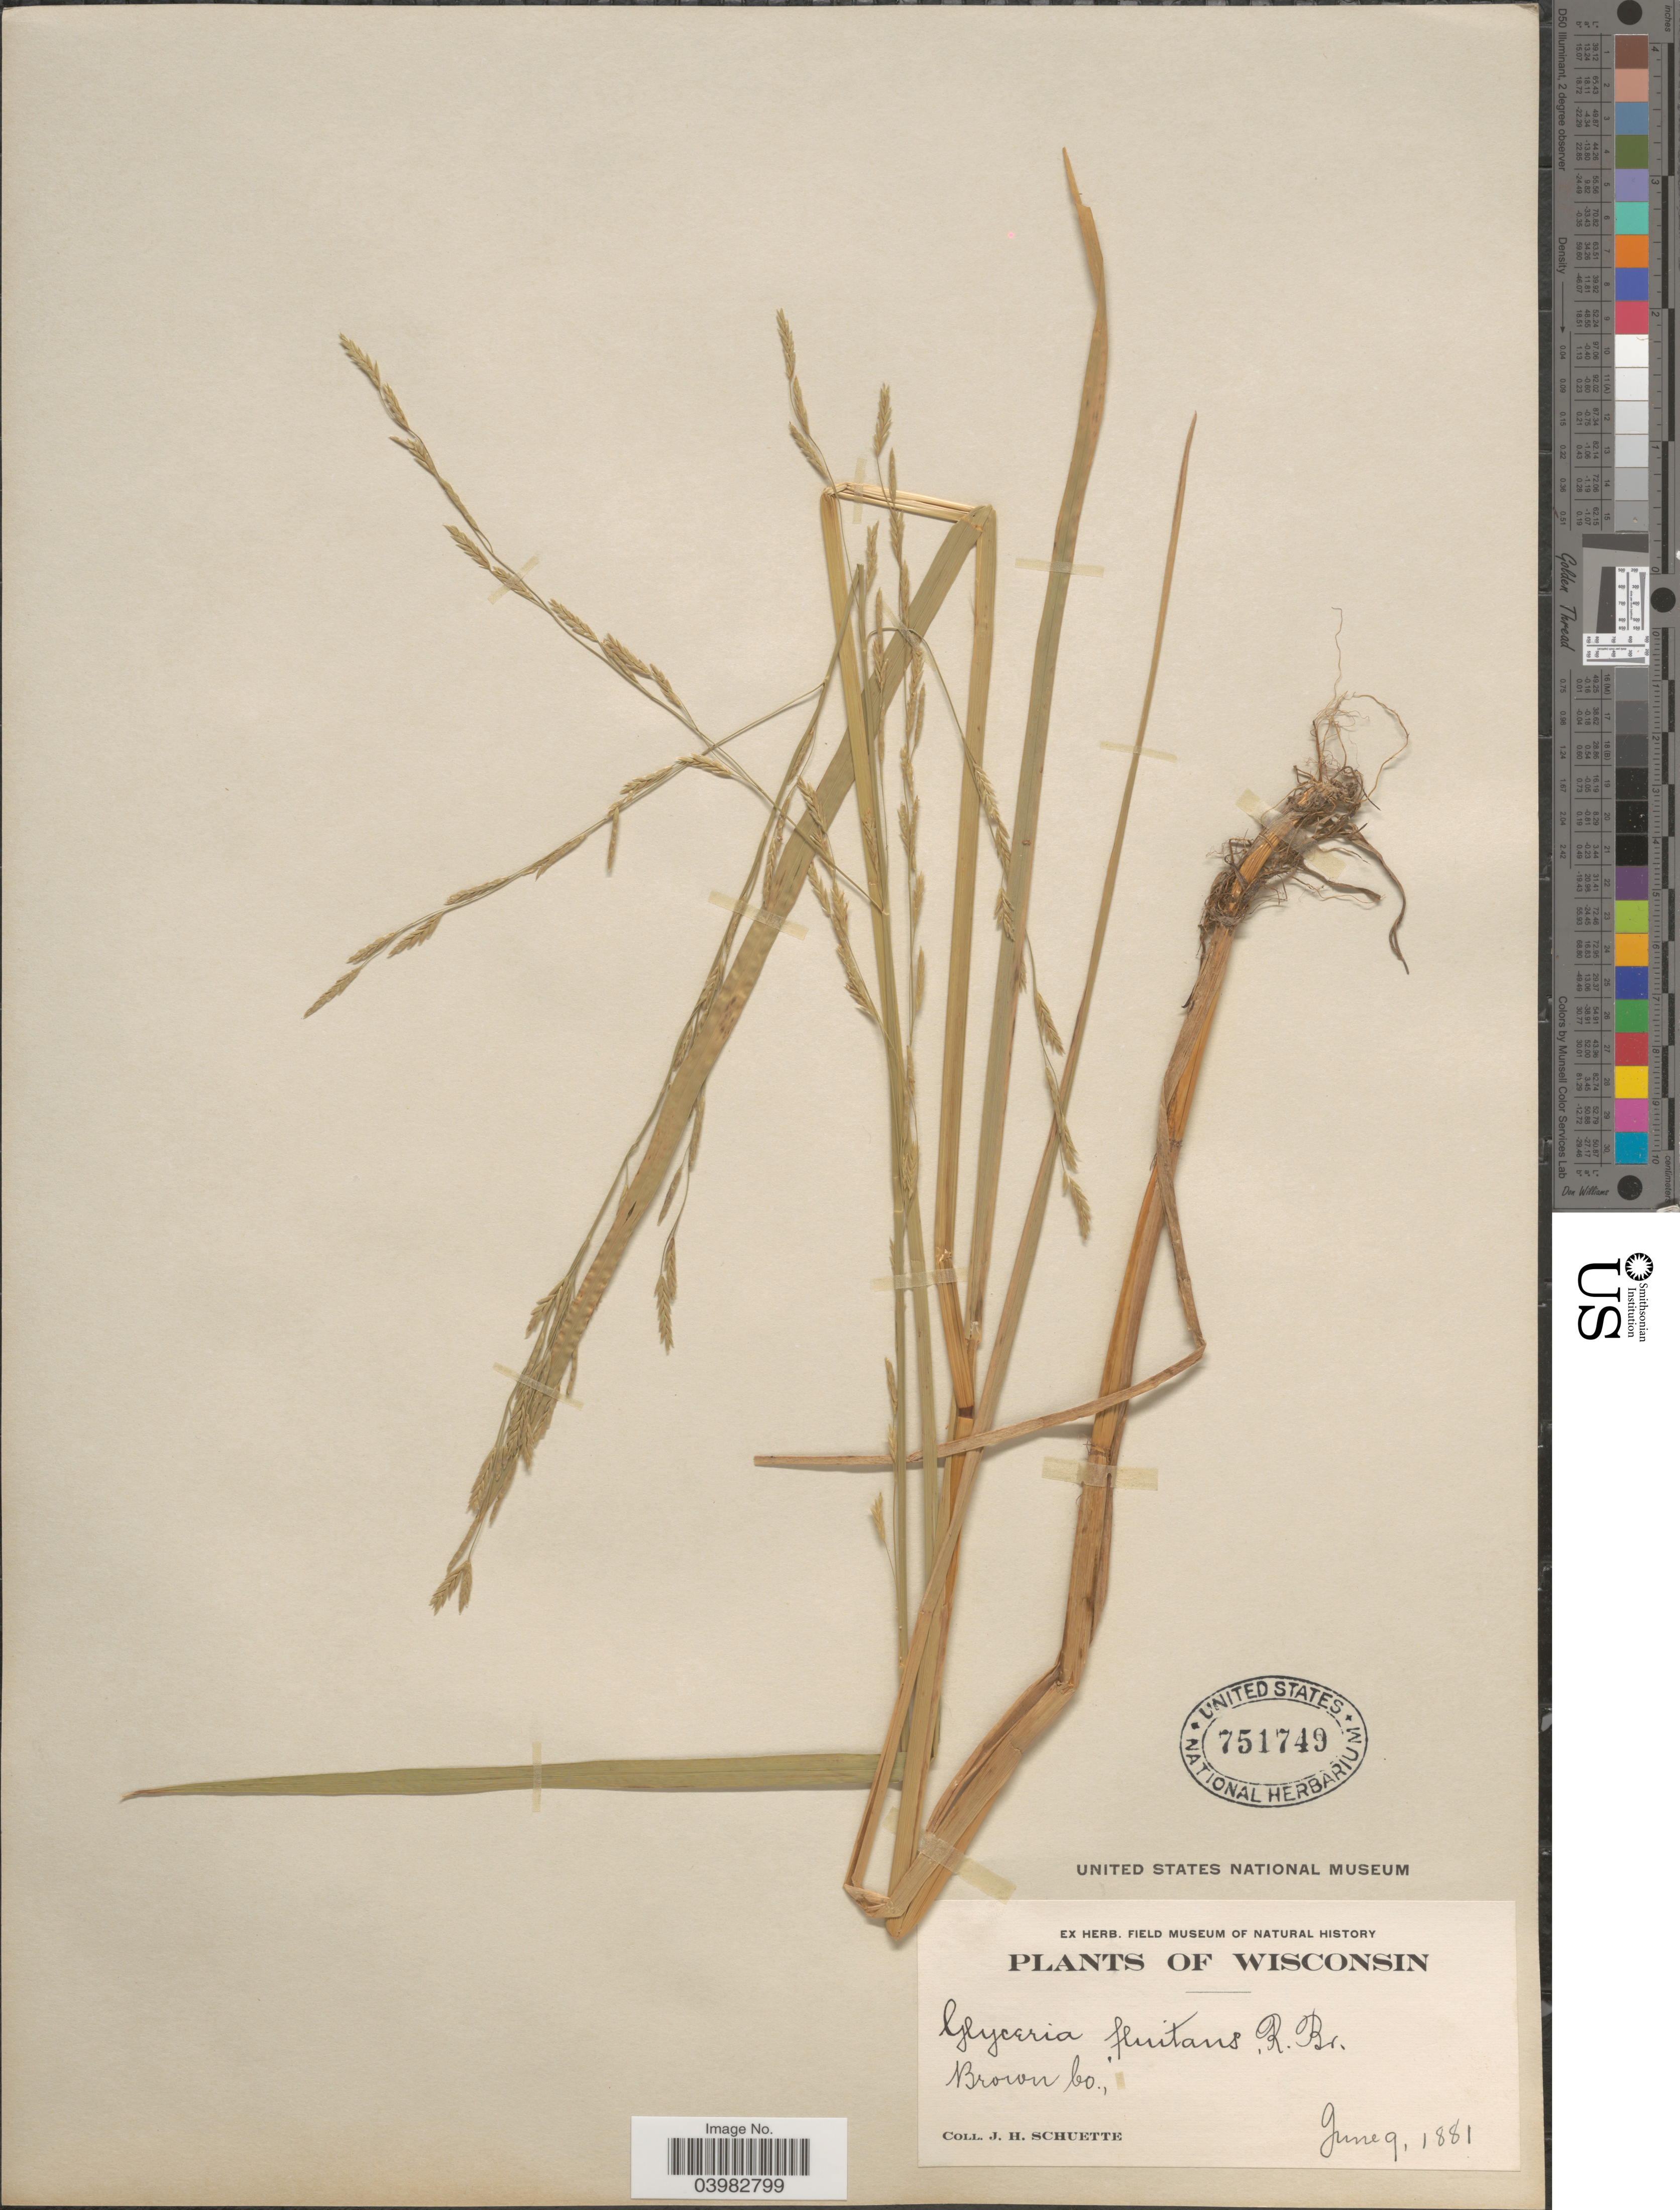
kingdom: Plantae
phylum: Tracheophyta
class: Liliopsida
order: Poales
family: Poaceae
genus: Glyceria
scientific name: Glyceria borealis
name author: (Nash) Batchelder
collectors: J. H. Schuette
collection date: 1881-06-09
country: United States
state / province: Wisconsin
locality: Brown Co.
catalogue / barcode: US 751749